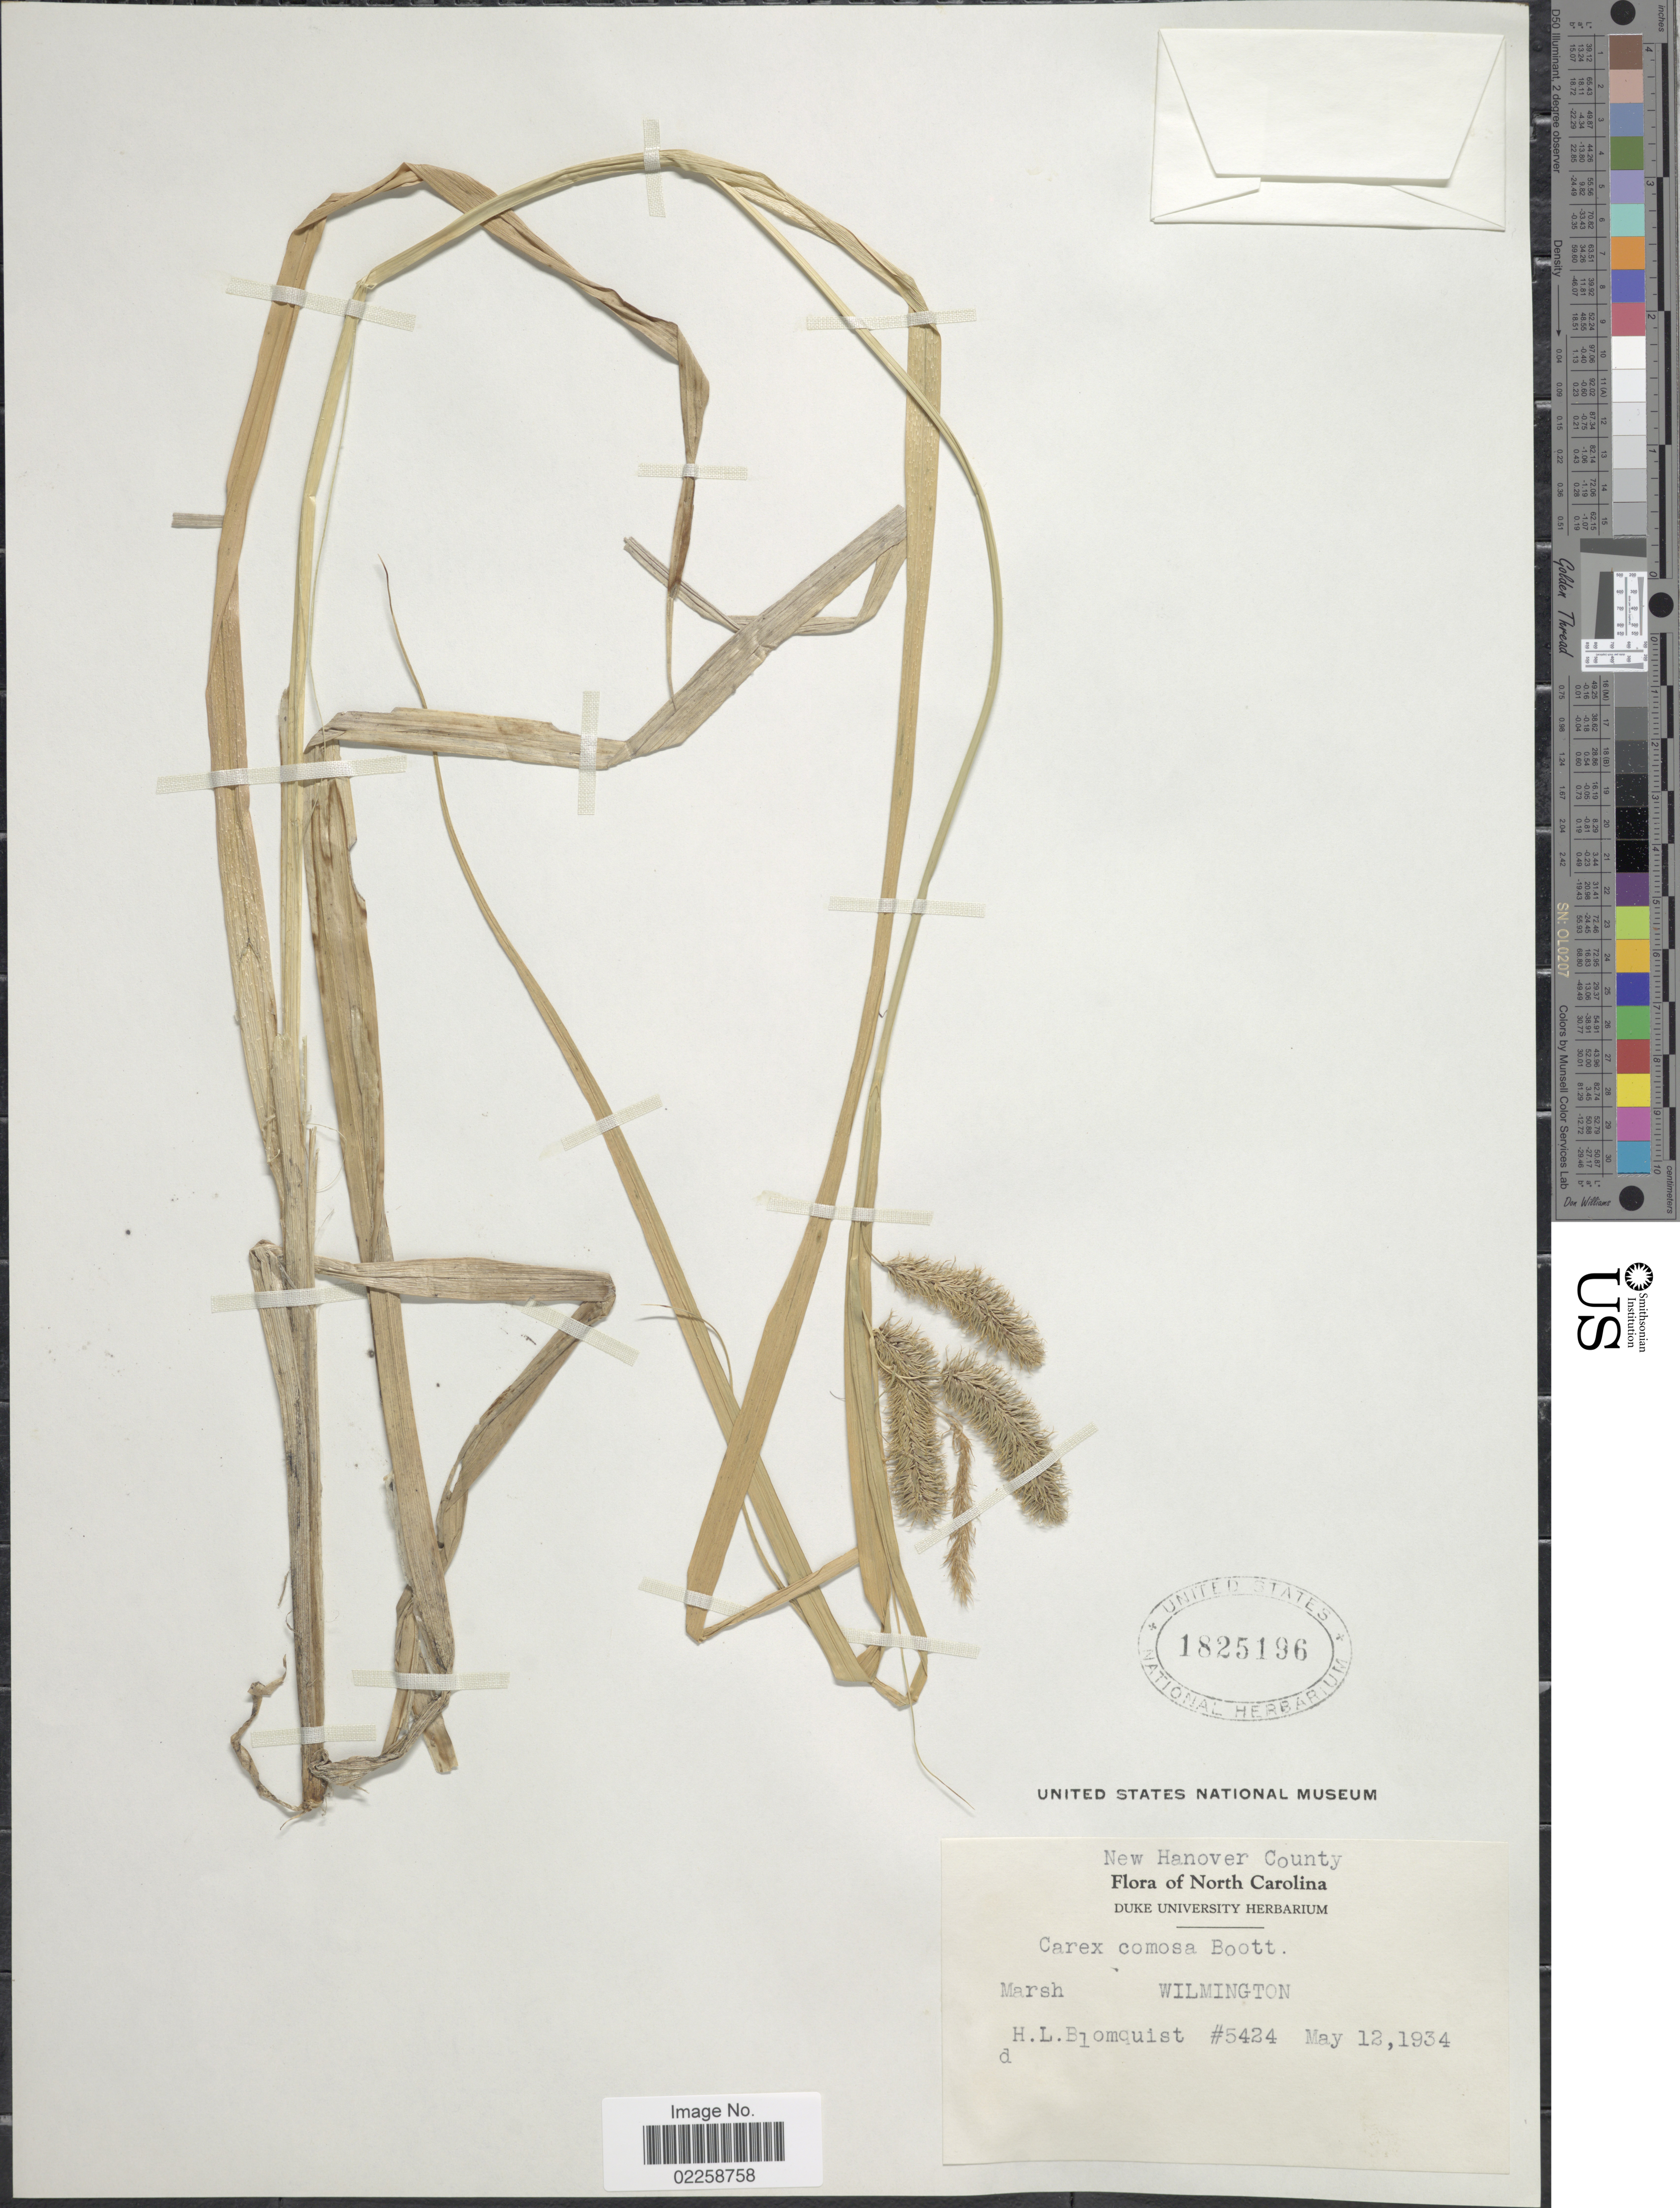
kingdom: Plantae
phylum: Tracheophyta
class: Liliopsida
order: Poales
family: Cyperaceae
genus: Carex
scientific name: Carex comosa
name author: Boott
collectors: H. Blomquist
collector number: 5424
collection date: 1934-05-12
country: United States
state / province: North Carolina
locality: New Hanover County, North Carolina, Wilmington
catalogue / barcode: US 1825196